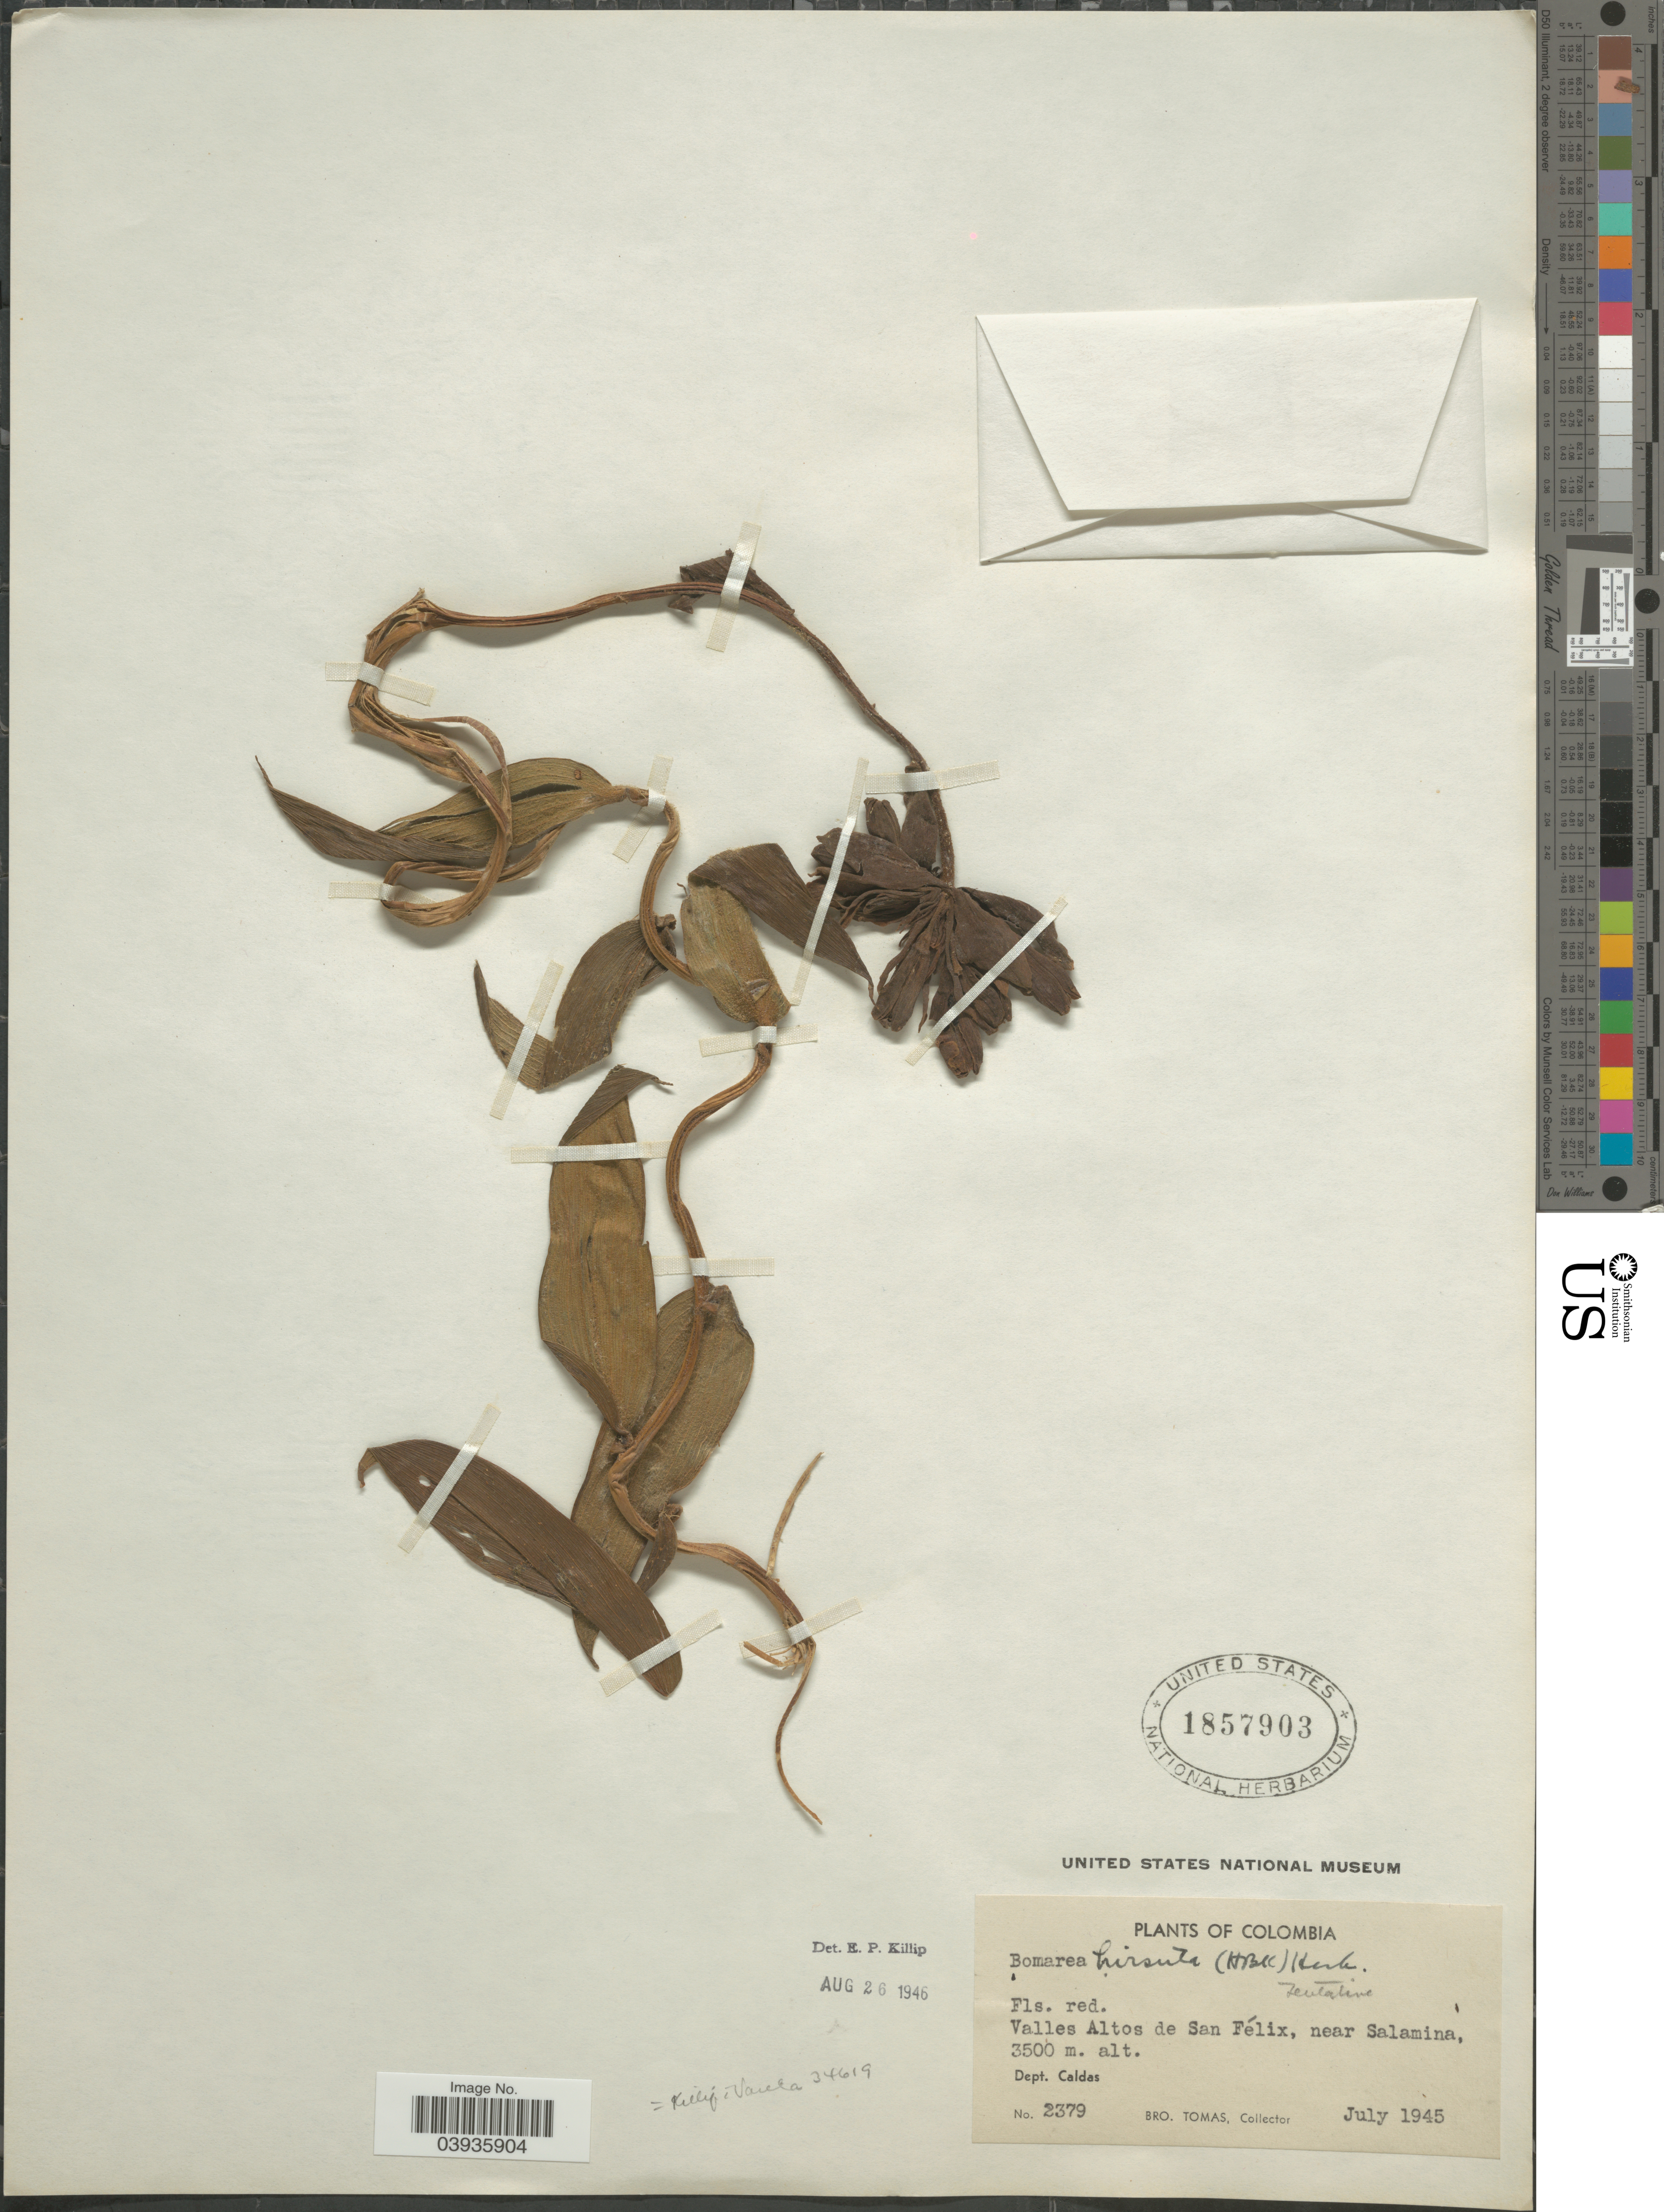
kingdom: Plantae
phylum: Tracheophyta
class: Liliopsida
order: Liliales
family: Alstroemeriaceae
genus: Bomarea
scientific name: Bomarea hirsuta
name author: (Kunth) Herb.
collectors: B. Tomas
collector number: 2379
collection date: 1945-07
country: Colombia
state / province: Caldas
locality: Valles Altos de San Félix, near Salamina. Dept. Caldas.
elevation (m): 3500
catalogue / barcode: US 1857903